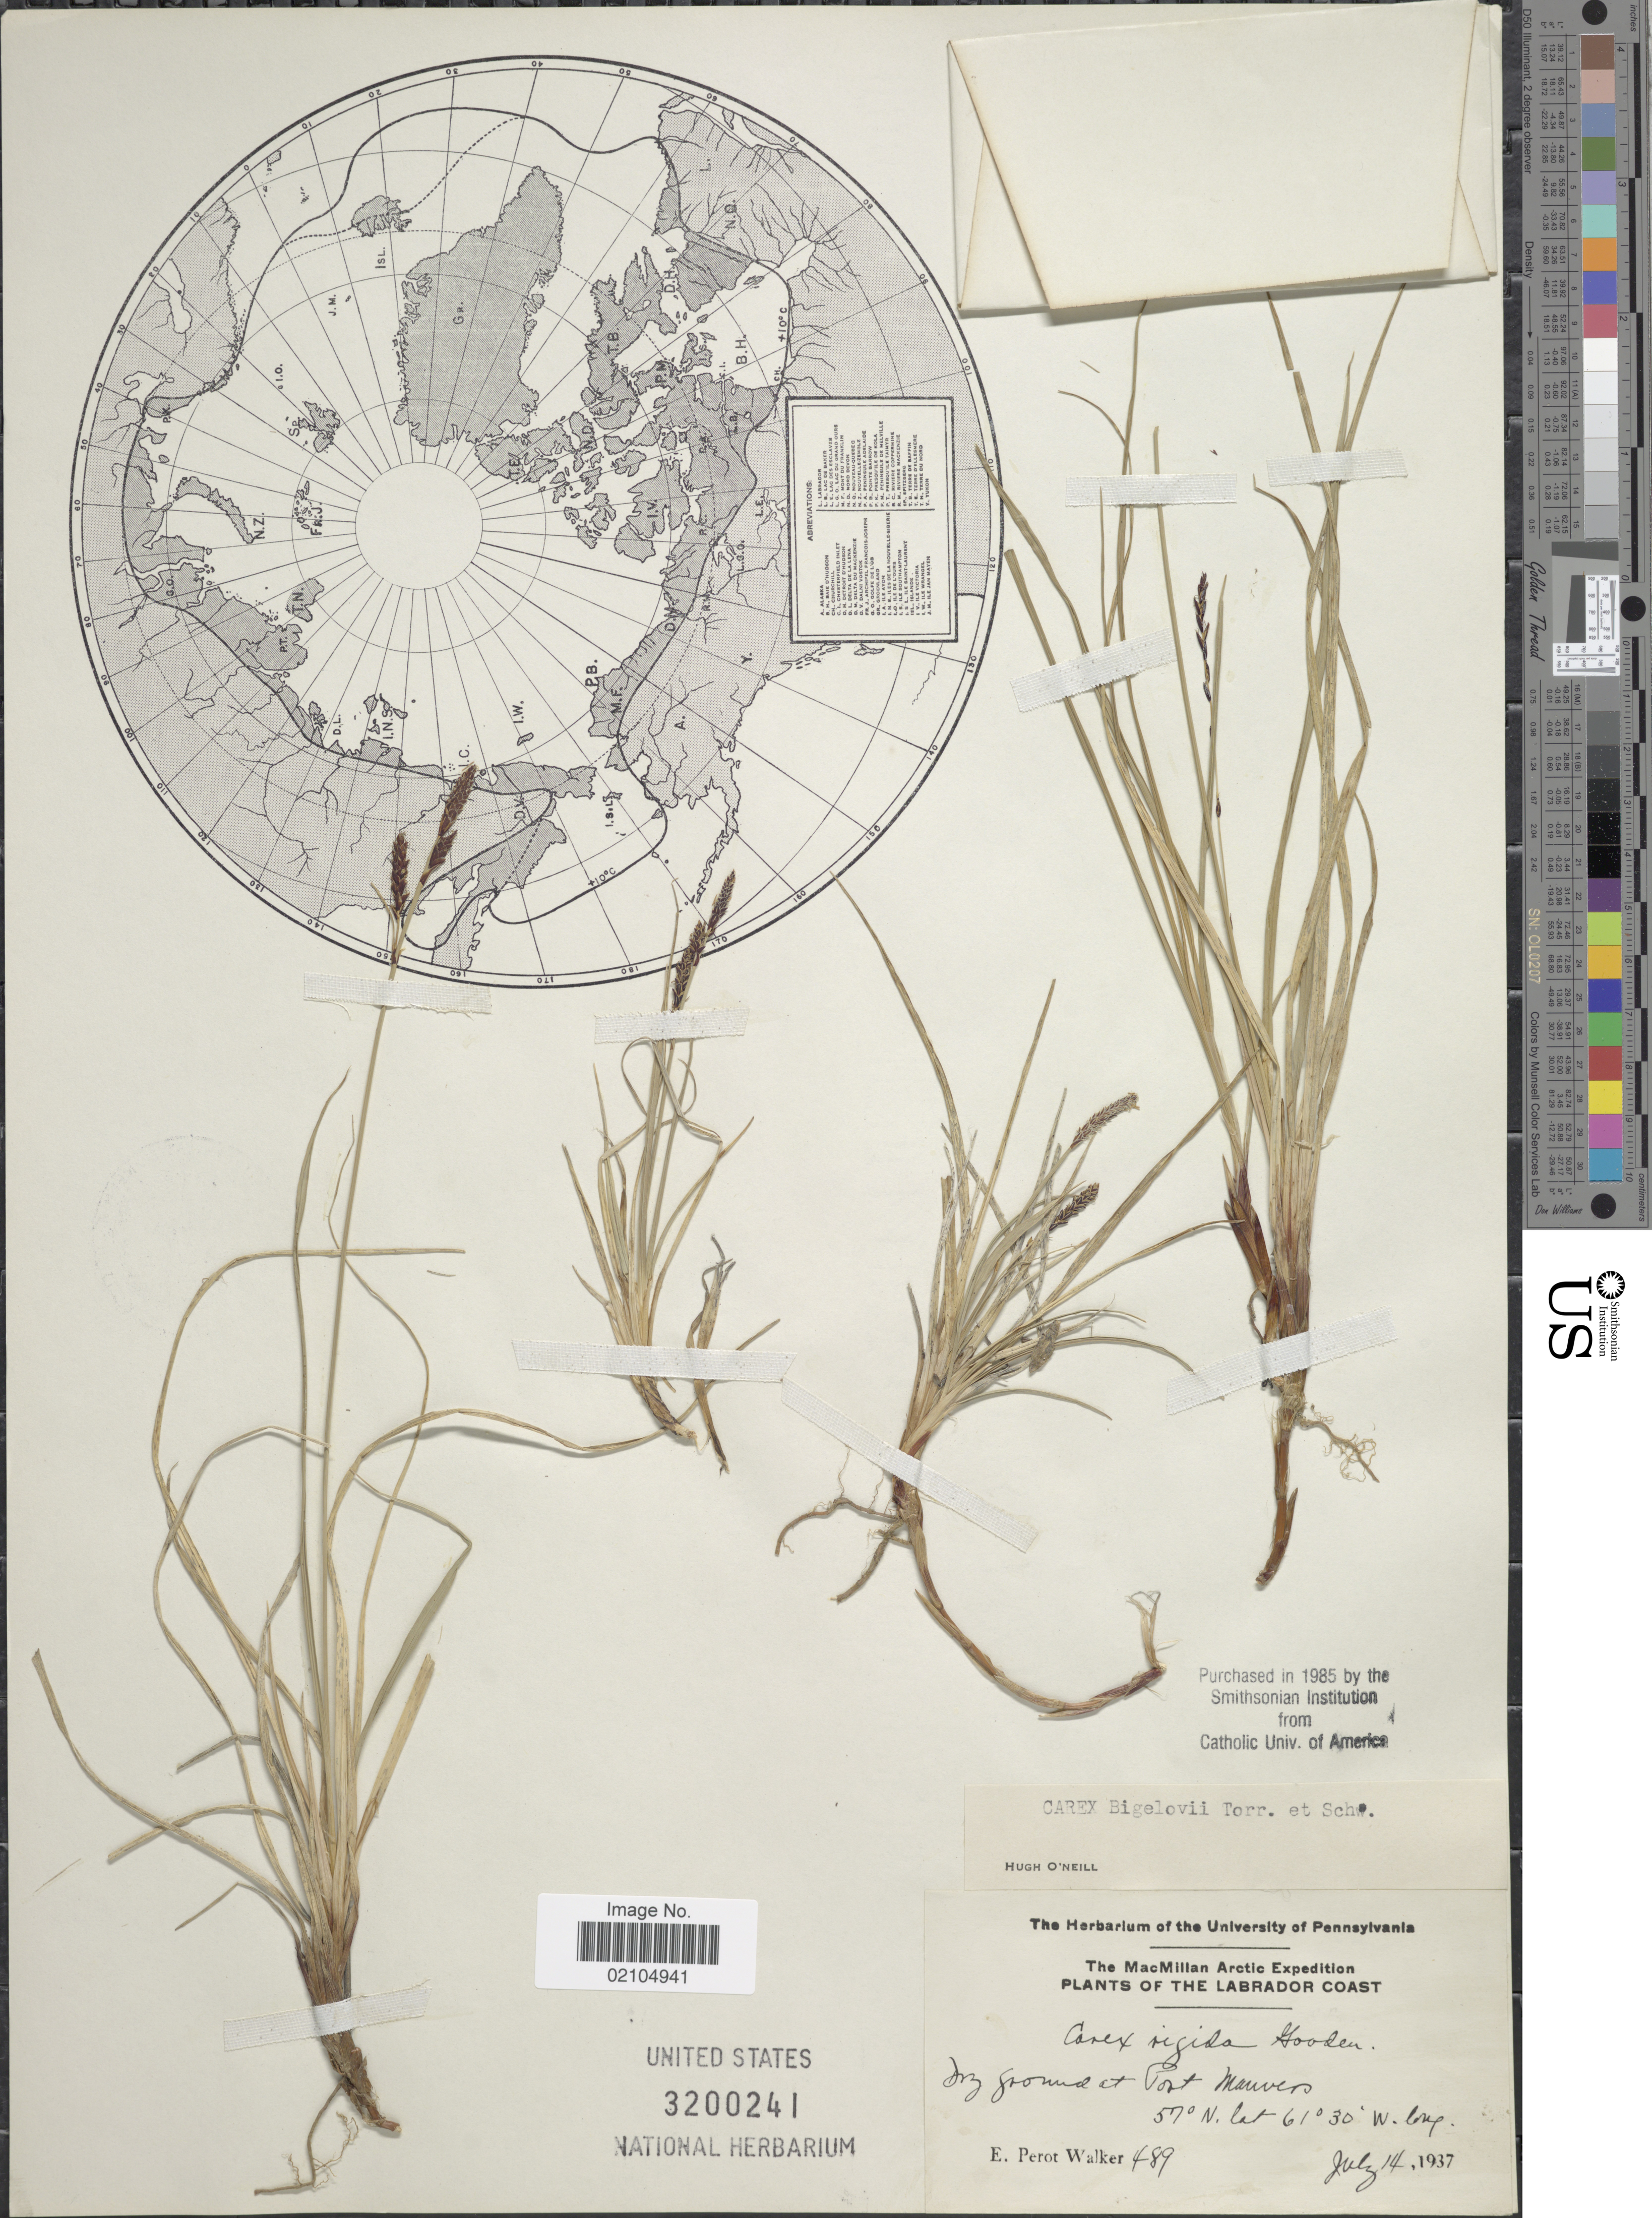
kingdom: Plantae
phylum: Tracheophyta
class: Liliopsida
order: Poales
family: Cyperaceae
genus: Carex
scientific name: Carex bigelowii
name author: Torr. ex Schwein.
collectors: E. P. Walker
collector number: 489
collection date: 1937-07-14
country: Canada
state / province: Newfoundland and Labrador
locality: Labrador Coast, dry ground at Port Manvers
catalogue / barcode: US 3200241